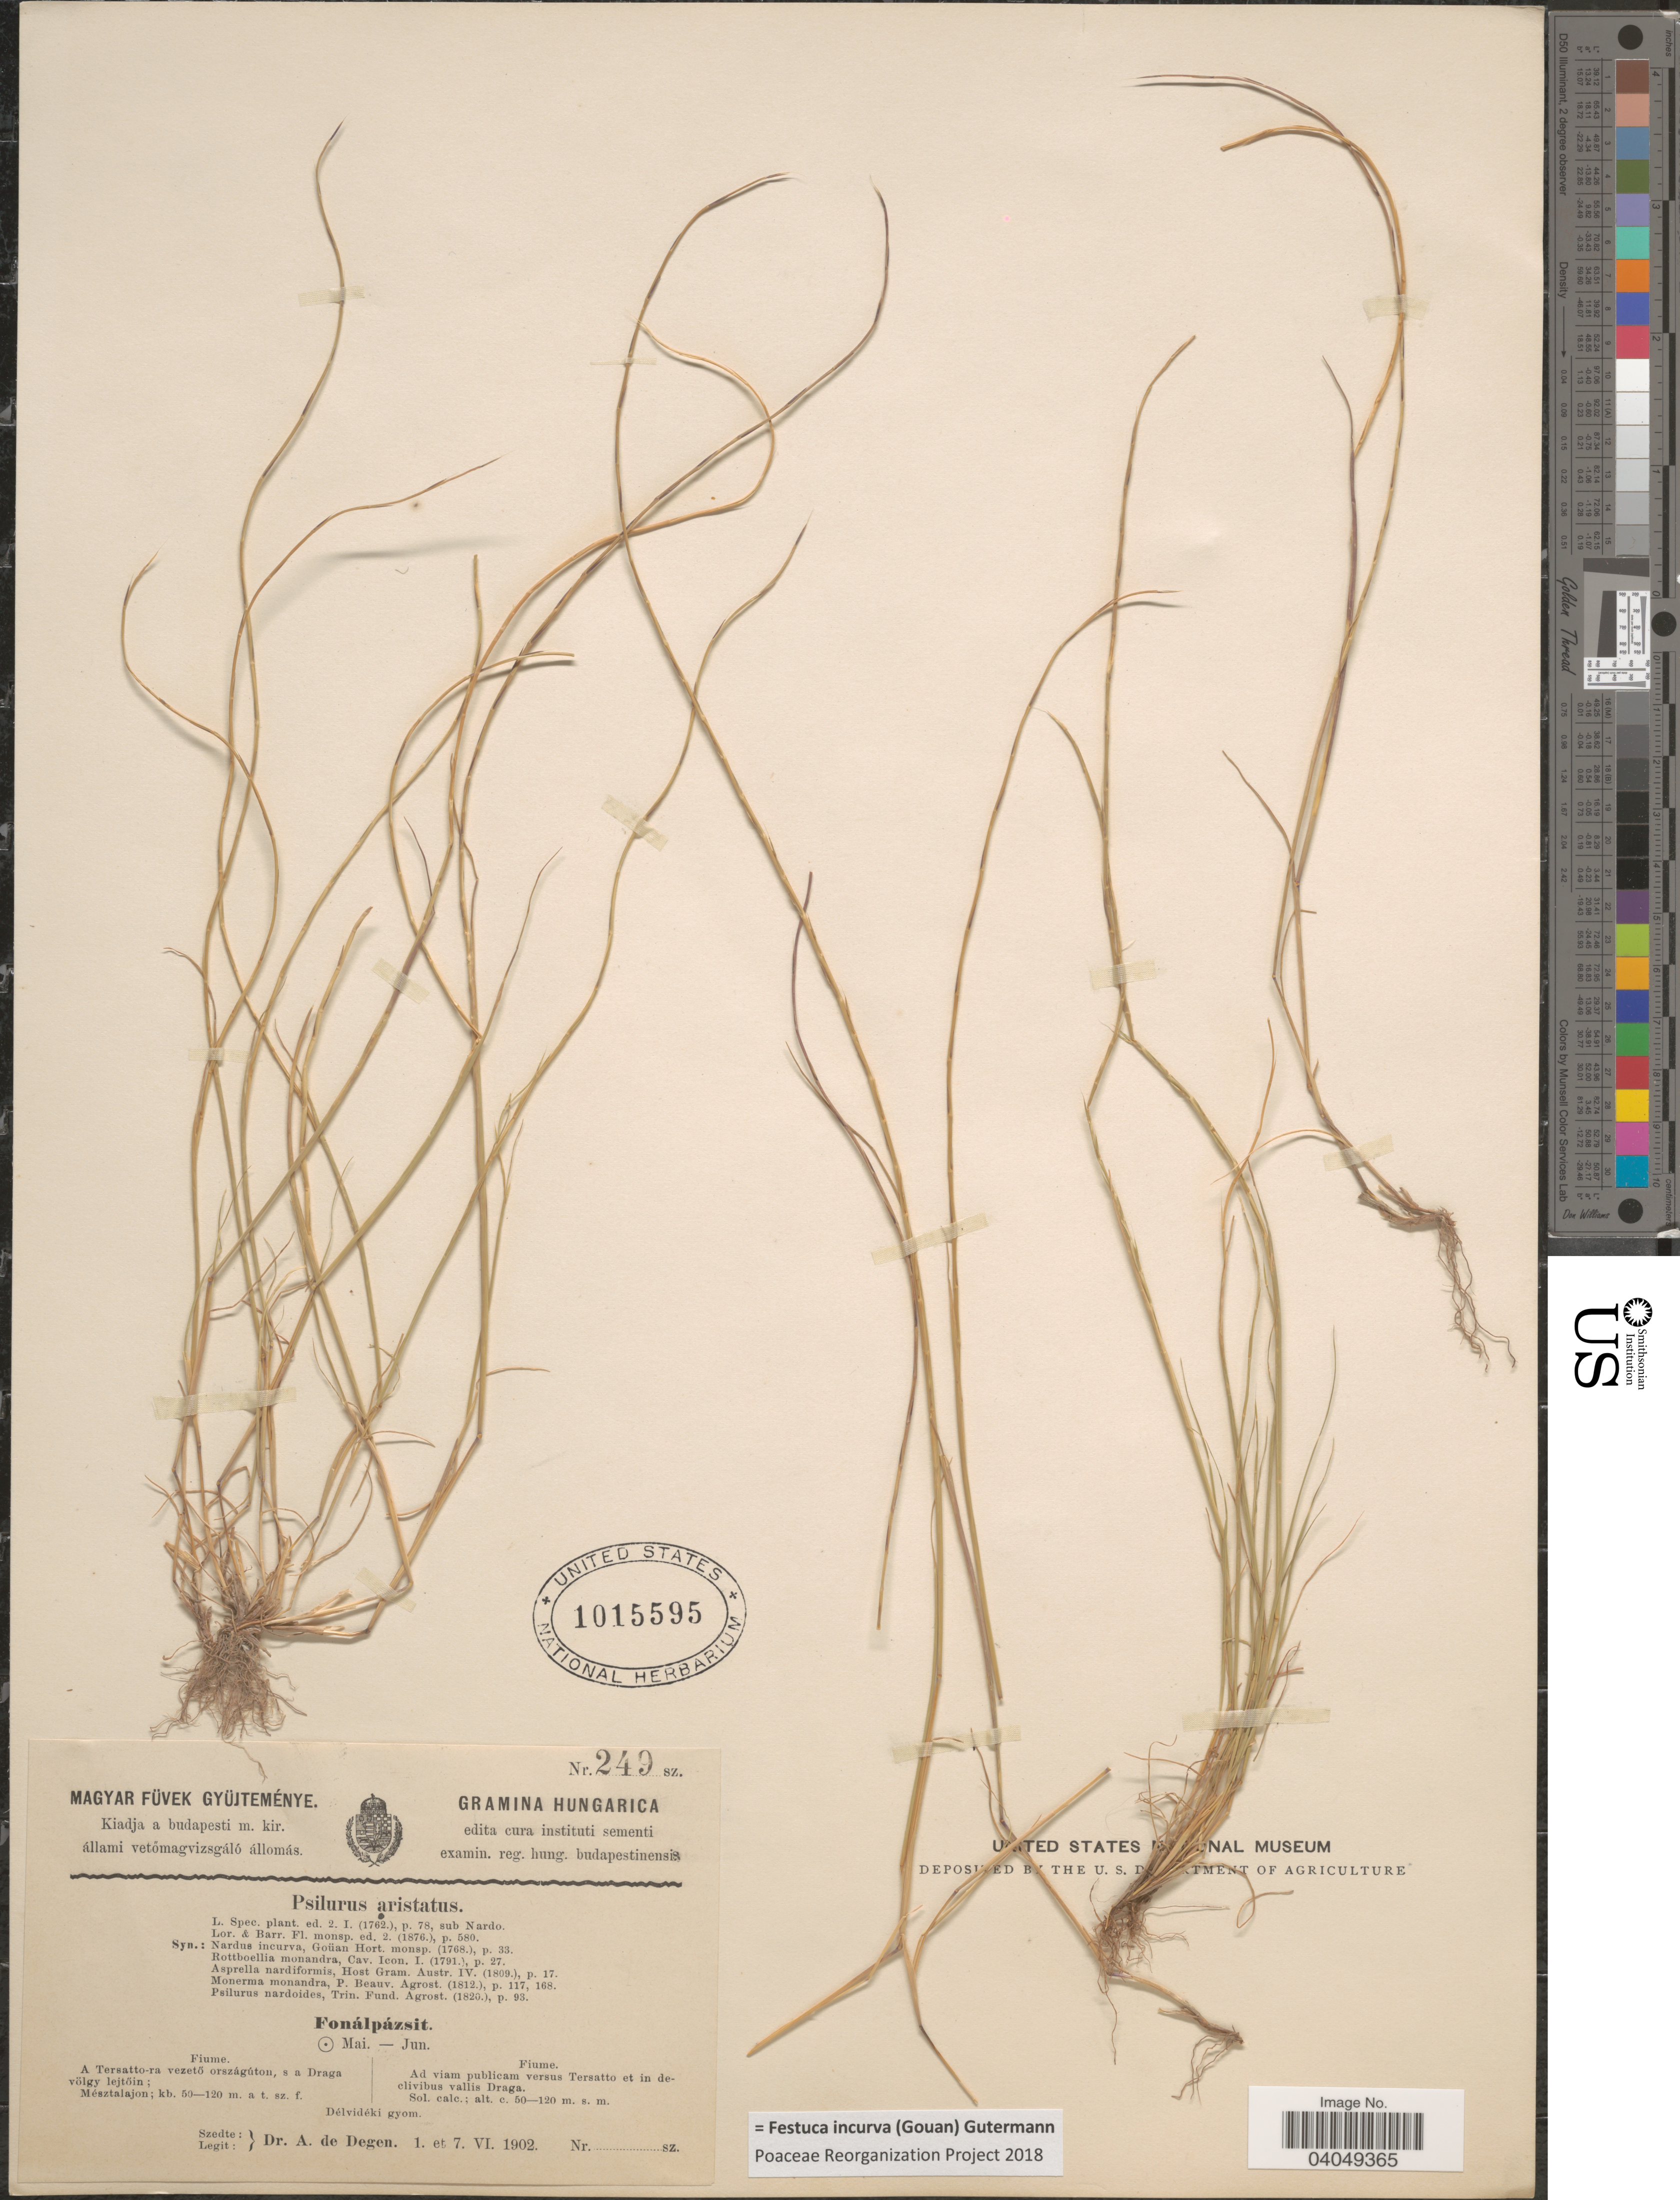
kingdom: Plantae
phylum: Tracheophyta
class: Liliopsida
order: Poales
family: Poaceae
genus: Festuca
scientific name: Festuca incurva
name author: (Gouan) Gutermann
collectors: A. Degen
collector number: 249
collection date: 1902-06-01/1902-06-07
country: Hungary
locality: Fiume. Ad viam publicam versus Tersatto et in declivibus vallis Darga.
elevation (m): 50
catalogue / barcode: US 1015595